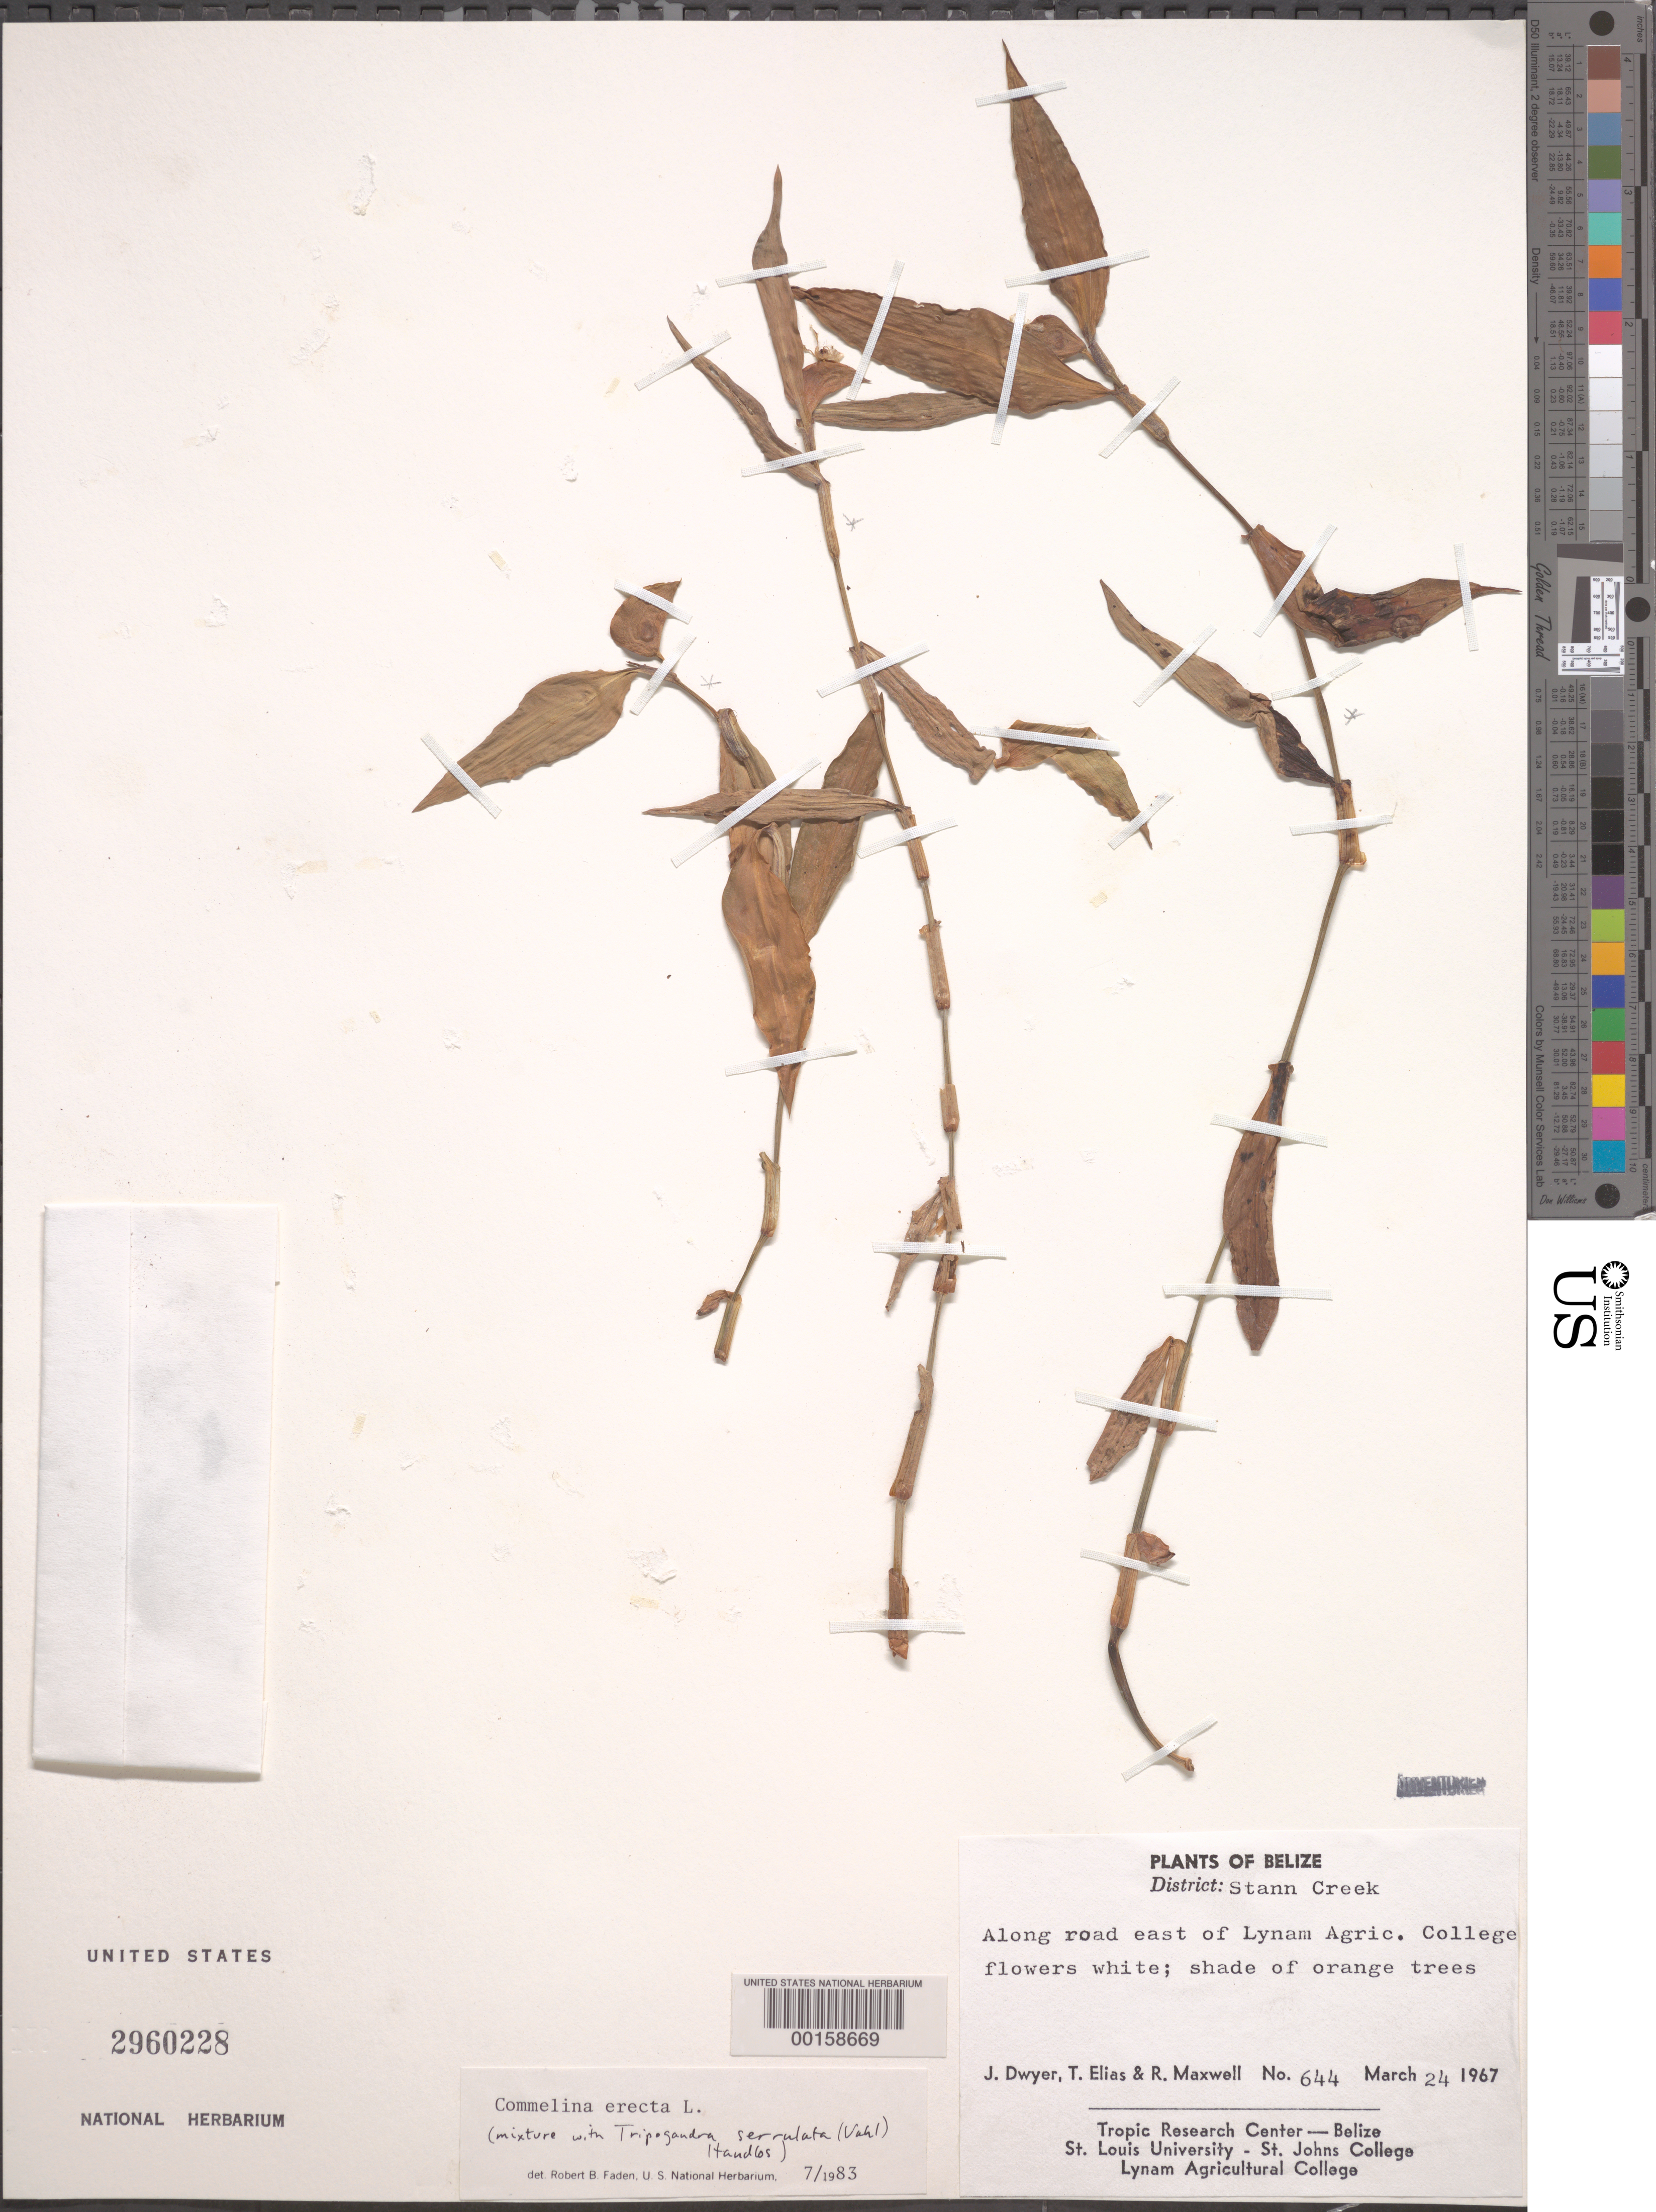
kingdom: Plantae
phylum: Tracheophyta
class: Liliopsida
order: Commelinales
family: Commelinaceae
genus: Commelina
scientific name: Commelina erecta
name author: L.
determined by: Faden, Robert B., (US), Smithsonian Institution - National Museum of Natural History (UNITED STATES)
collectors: J. D. Dwyer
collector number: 644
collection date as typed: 24 Mar 1967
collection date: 1967-03-24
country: Belize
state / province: Stann Creek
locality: Lyham Agricultural College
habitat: Roadside; in shaded area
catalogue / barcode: US 2960228